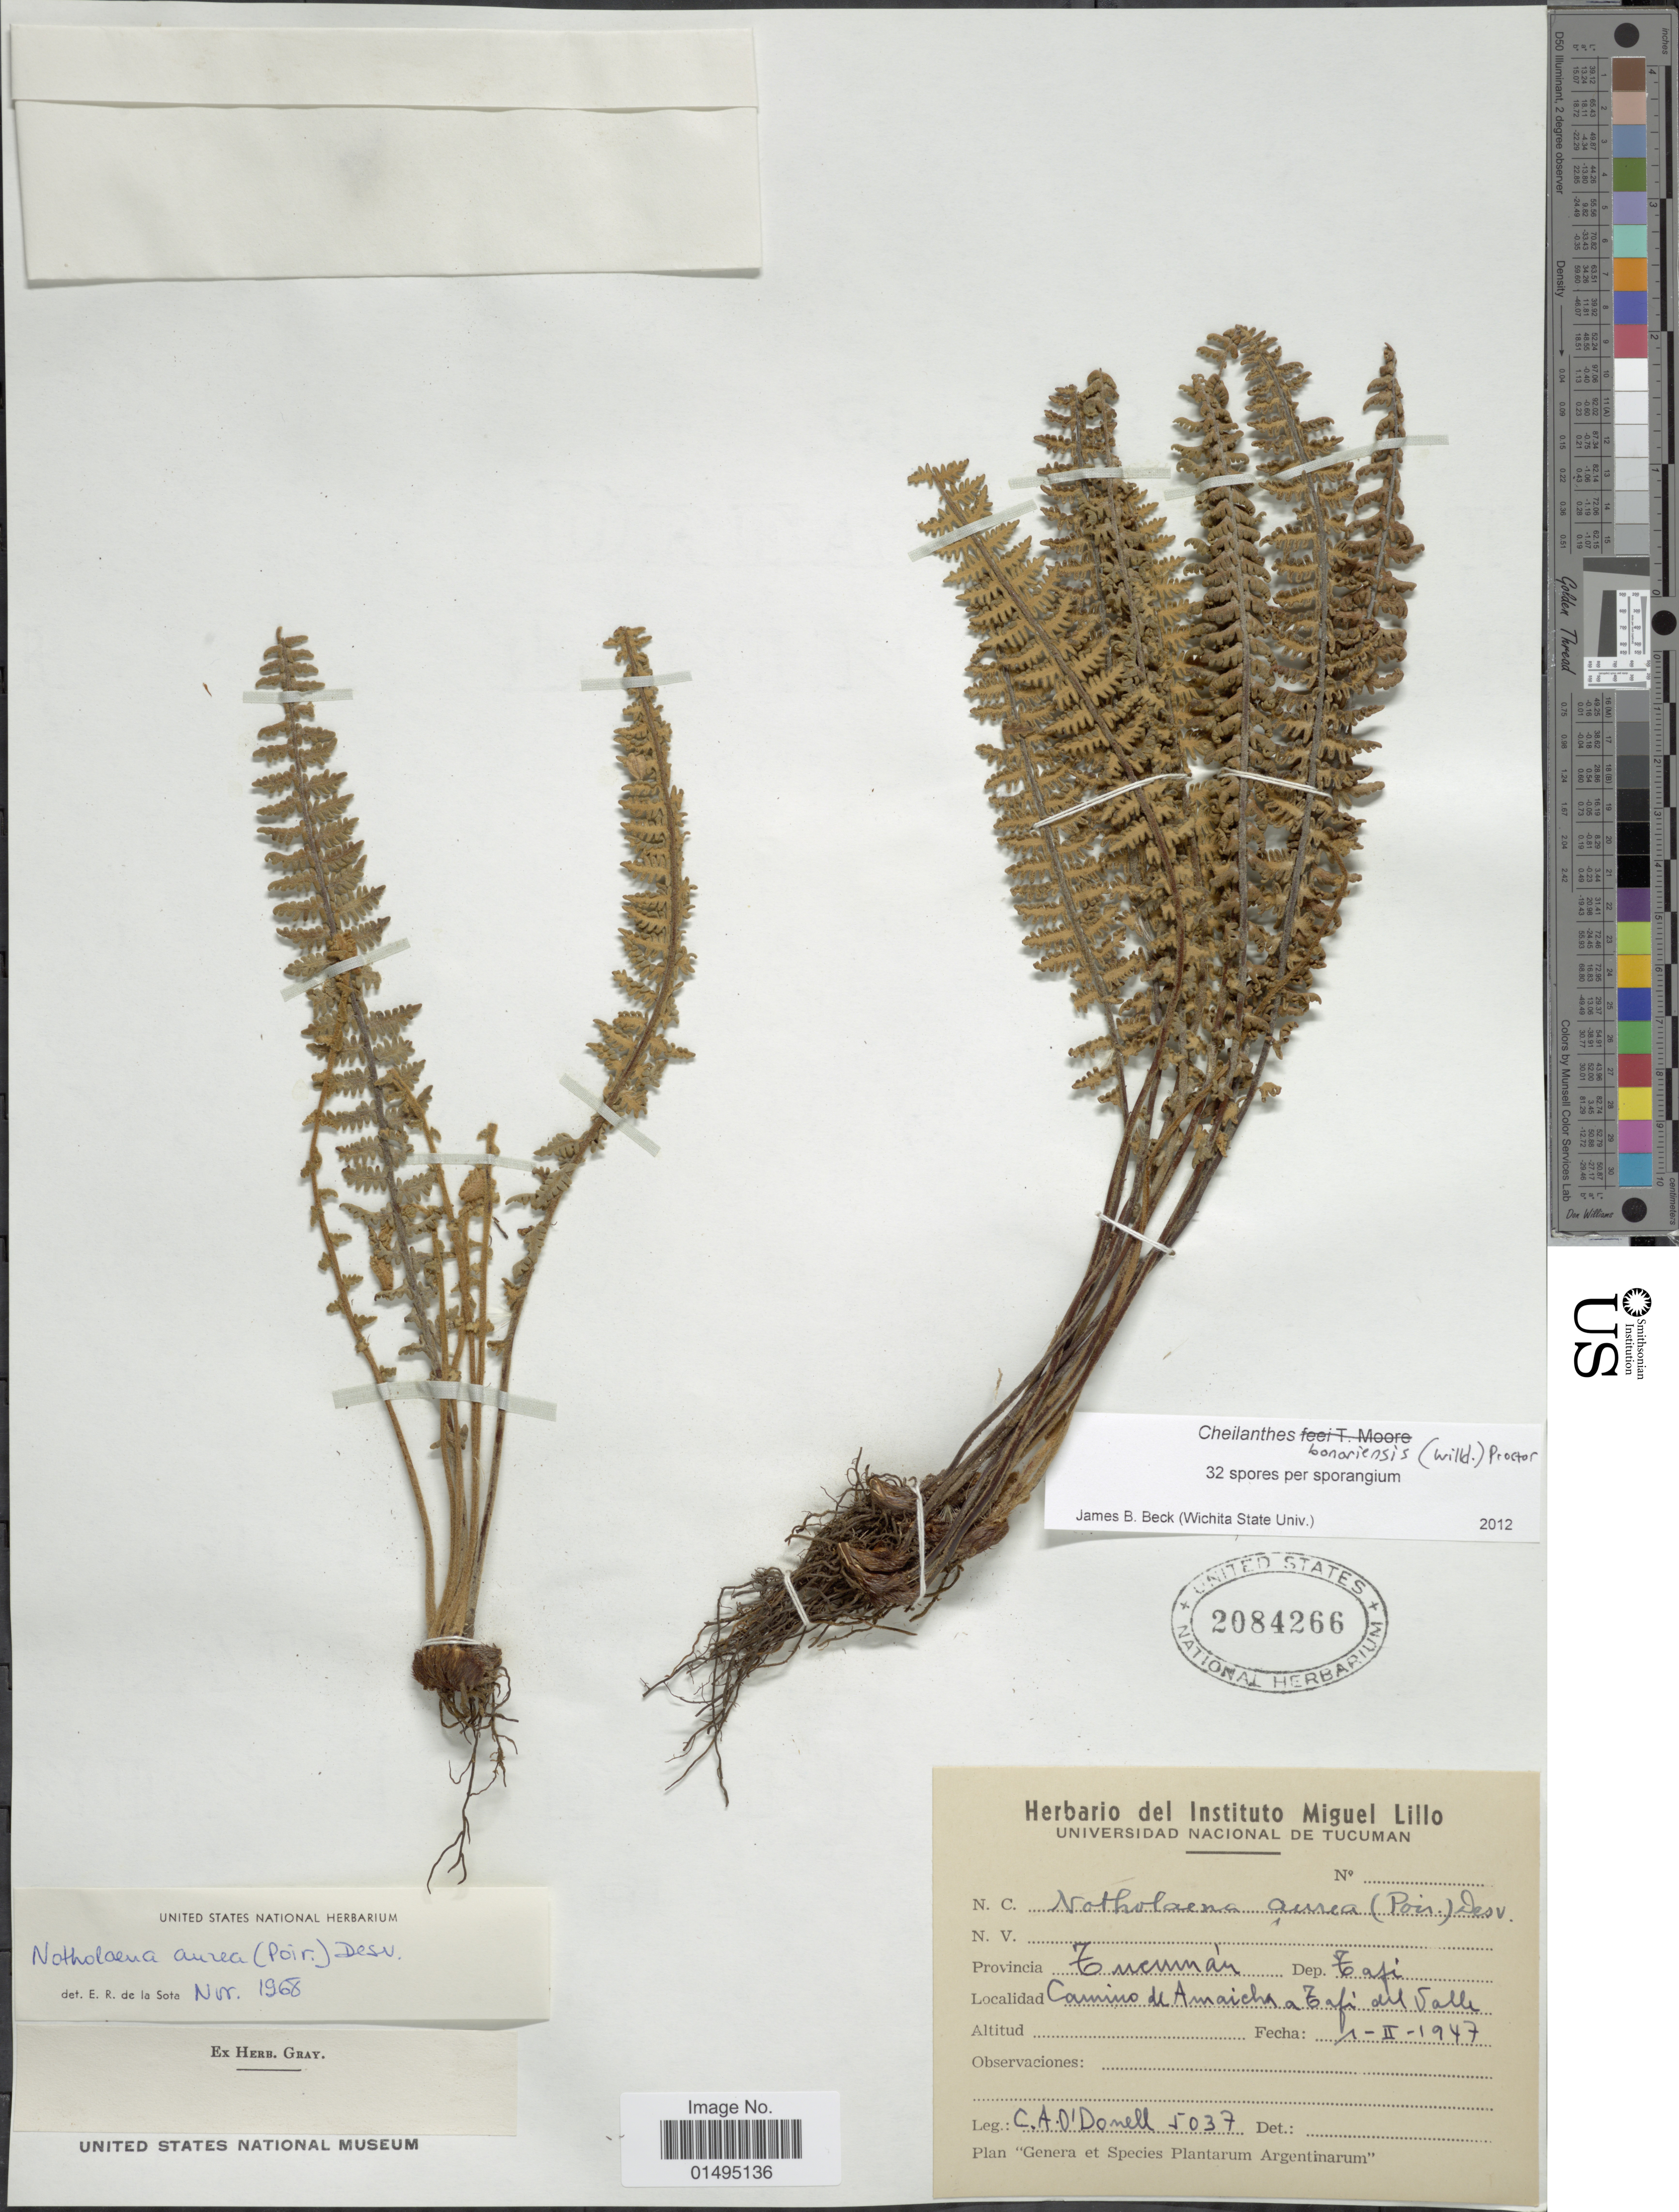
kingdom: Plantae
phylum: Tracheophyta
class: Polypodiopsida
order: Polypodiales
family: Pteridaceae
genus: Myriopteris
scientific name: Myriopteris aurea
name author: (Poir.) Grusz & Windham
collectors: C. A. O'Donell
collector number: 5037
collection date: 1947-02-01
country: Argentina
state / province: Tucuman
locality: Provincia Tucuman, Dep. Tafi, Camino de Amaicha a Tafi del Valle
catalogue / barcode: US 2084266